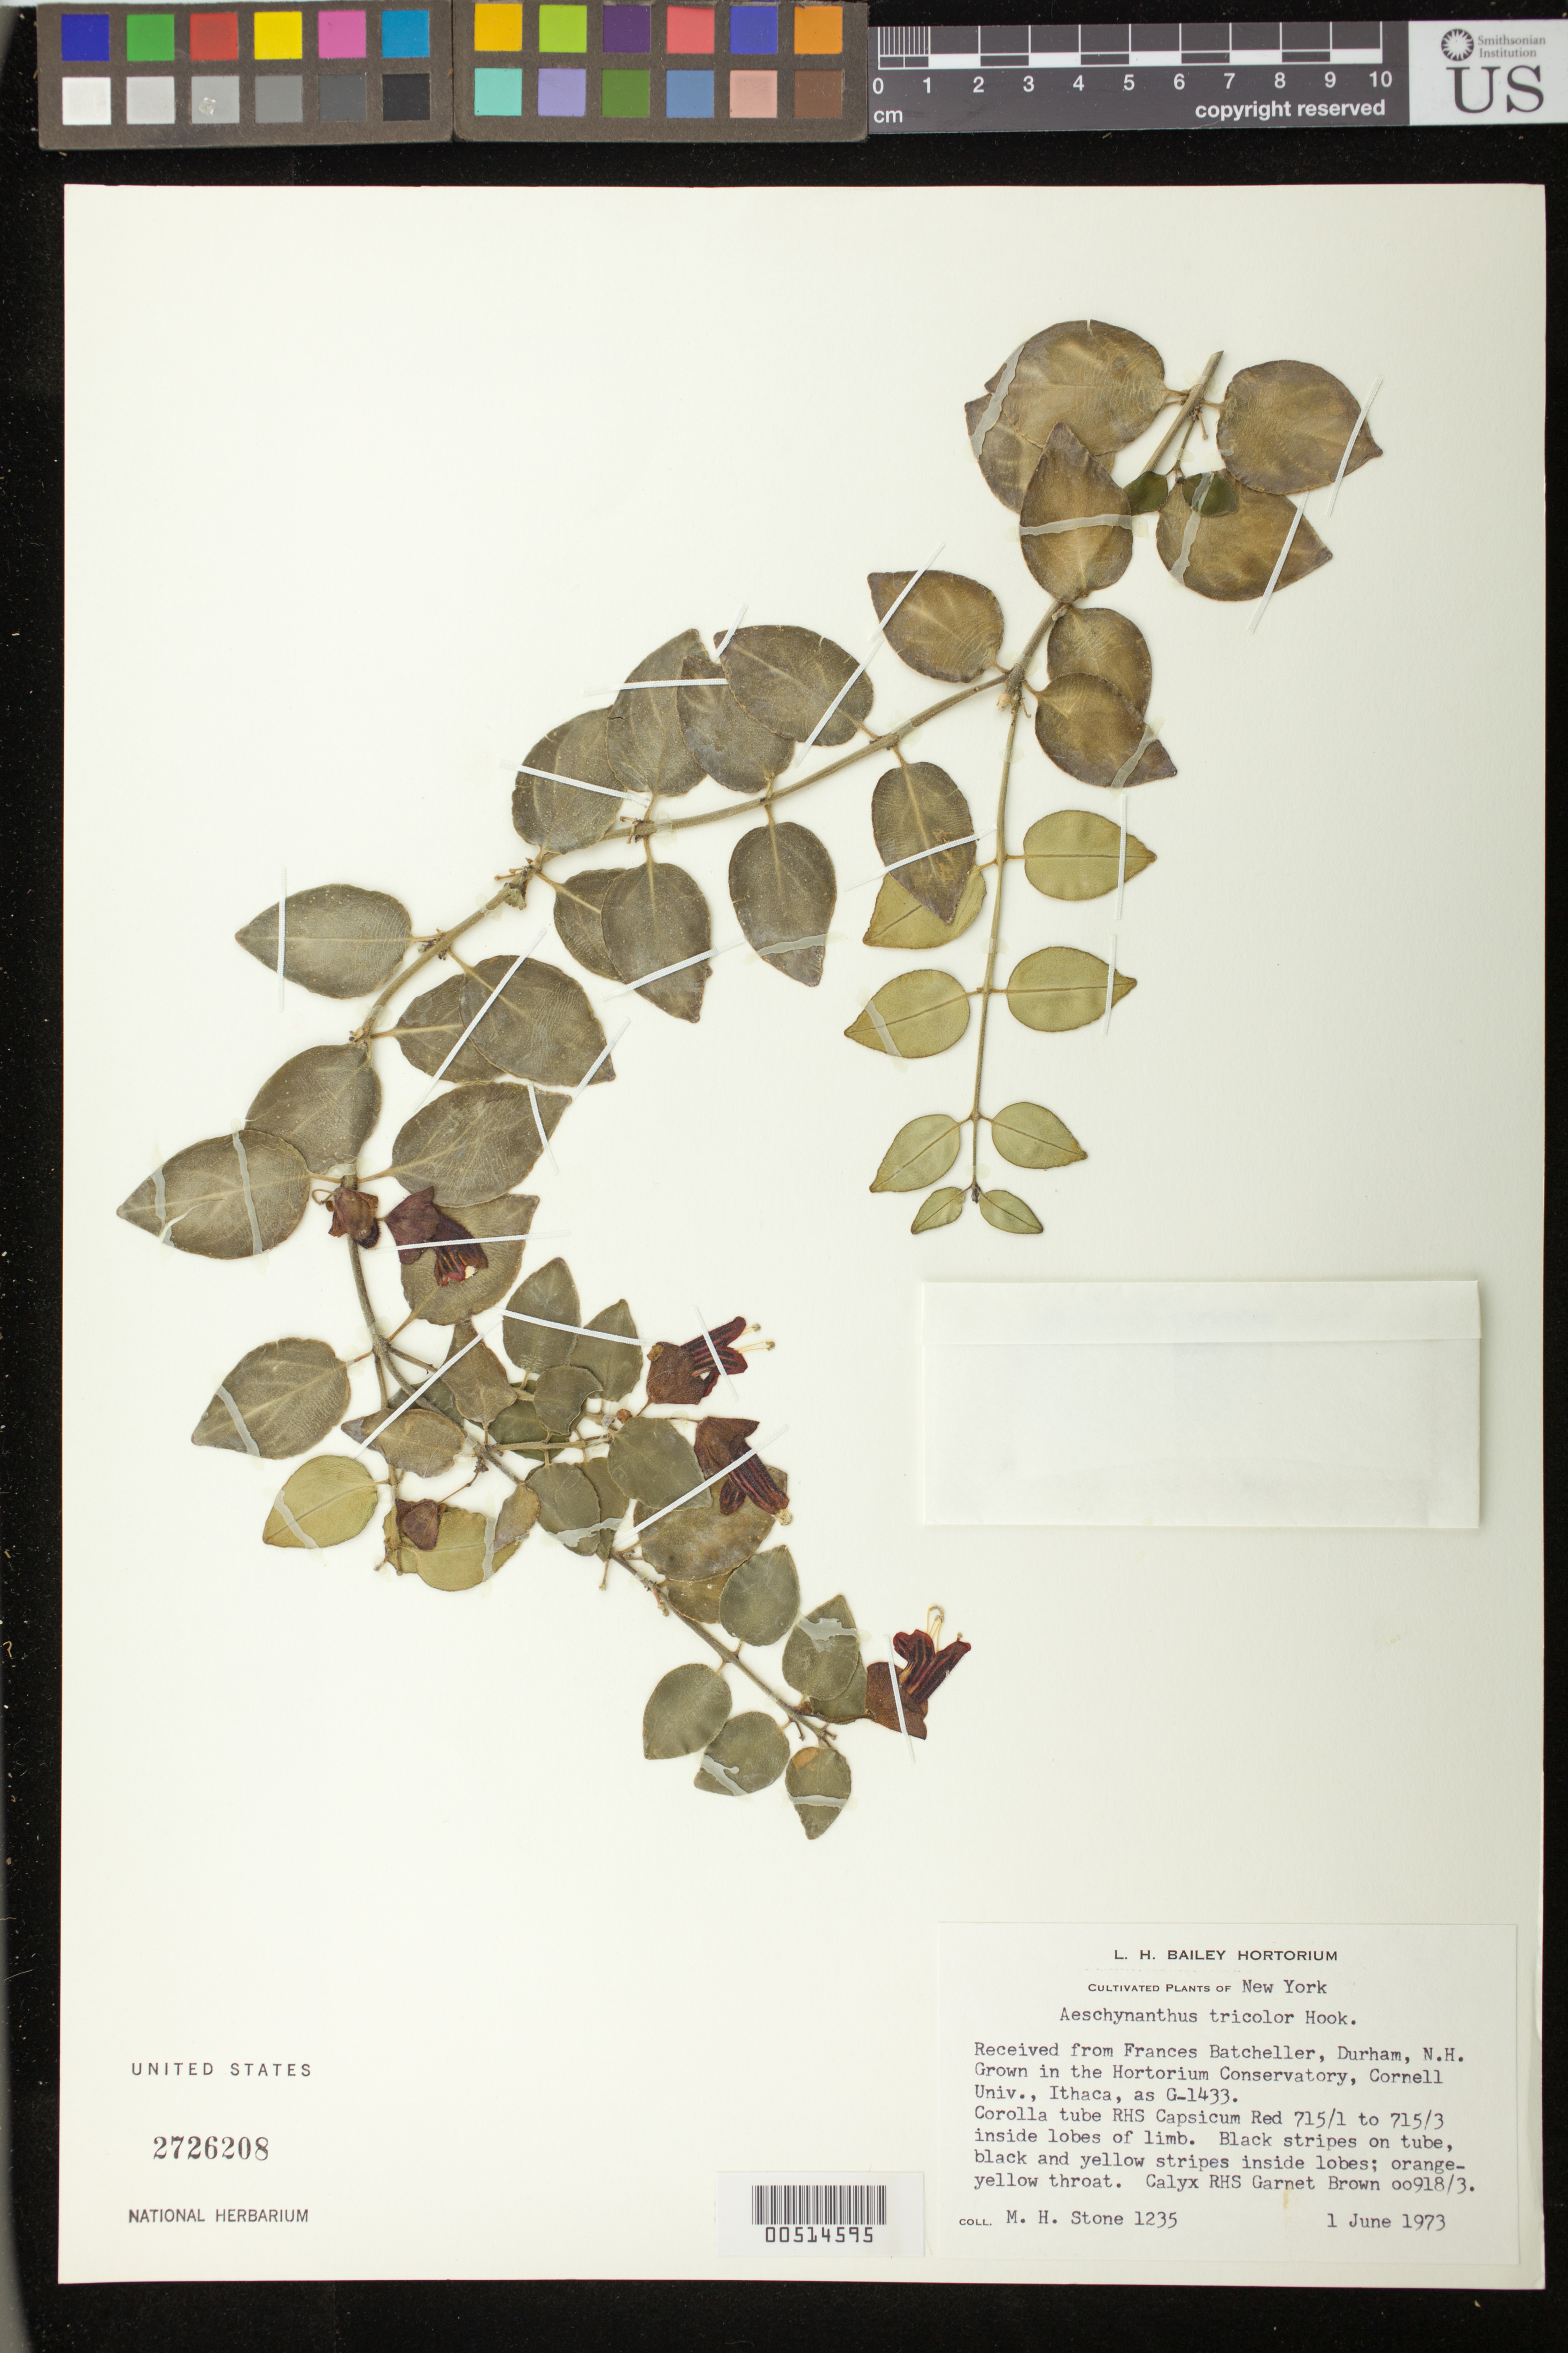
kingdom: Plantae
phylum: Tracheophyta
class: Magnoliopsida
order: Lamiales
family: Gesneriaceae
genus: Aeschynanthus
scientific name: Aeschynanthus tricolor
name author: Hook.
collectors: M. Stone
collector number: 1235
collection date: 1973-06-01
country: United States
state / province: New York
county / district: Tompkins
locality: Hortorium Conservatory, Cornell University, Ithaca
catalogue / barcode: US 2726208